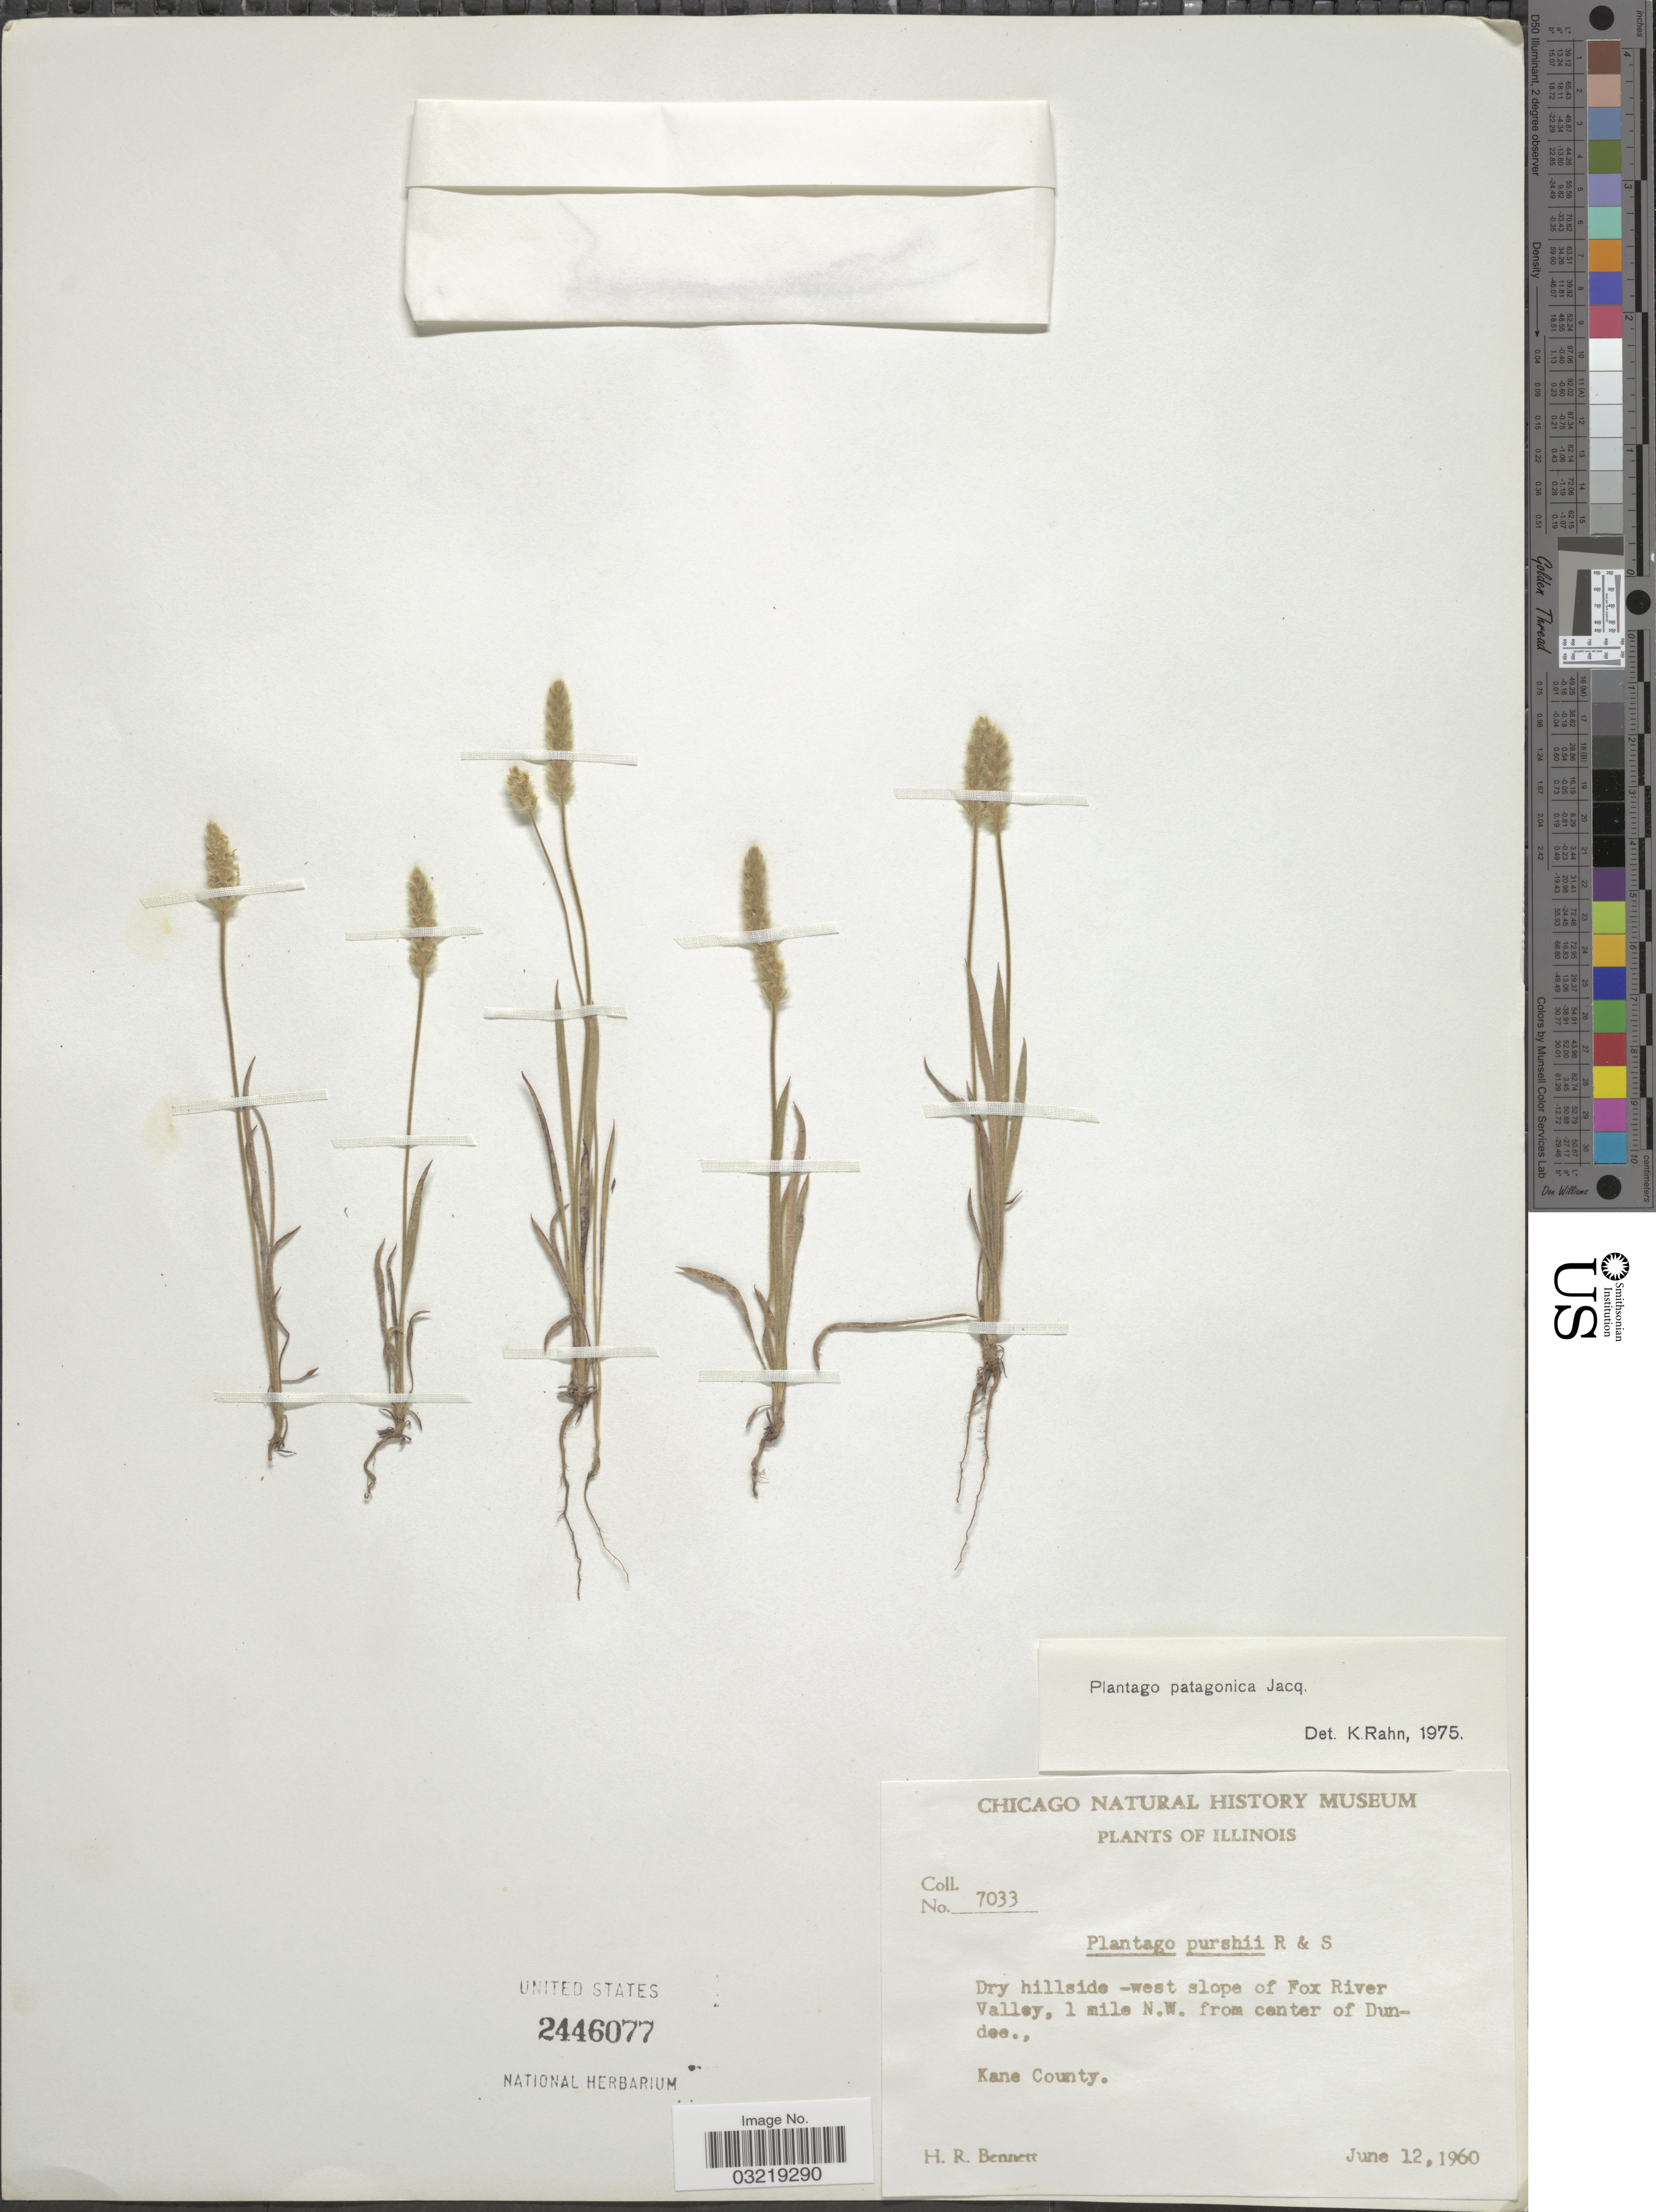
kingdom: Plantae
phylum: Tracheophyta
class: Magnoliopsida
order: Lamiales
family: Plantaginaceae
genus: Plantago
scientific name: Plantago patagonica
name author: Jacq.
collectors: H. R. Bennett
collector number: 7033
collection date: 1960-06-12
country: United States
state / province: Illinois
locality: West slope of Fox River Valley, 1 mile N.W. from center of Dundee., Kane County.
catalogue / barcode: US 2446077